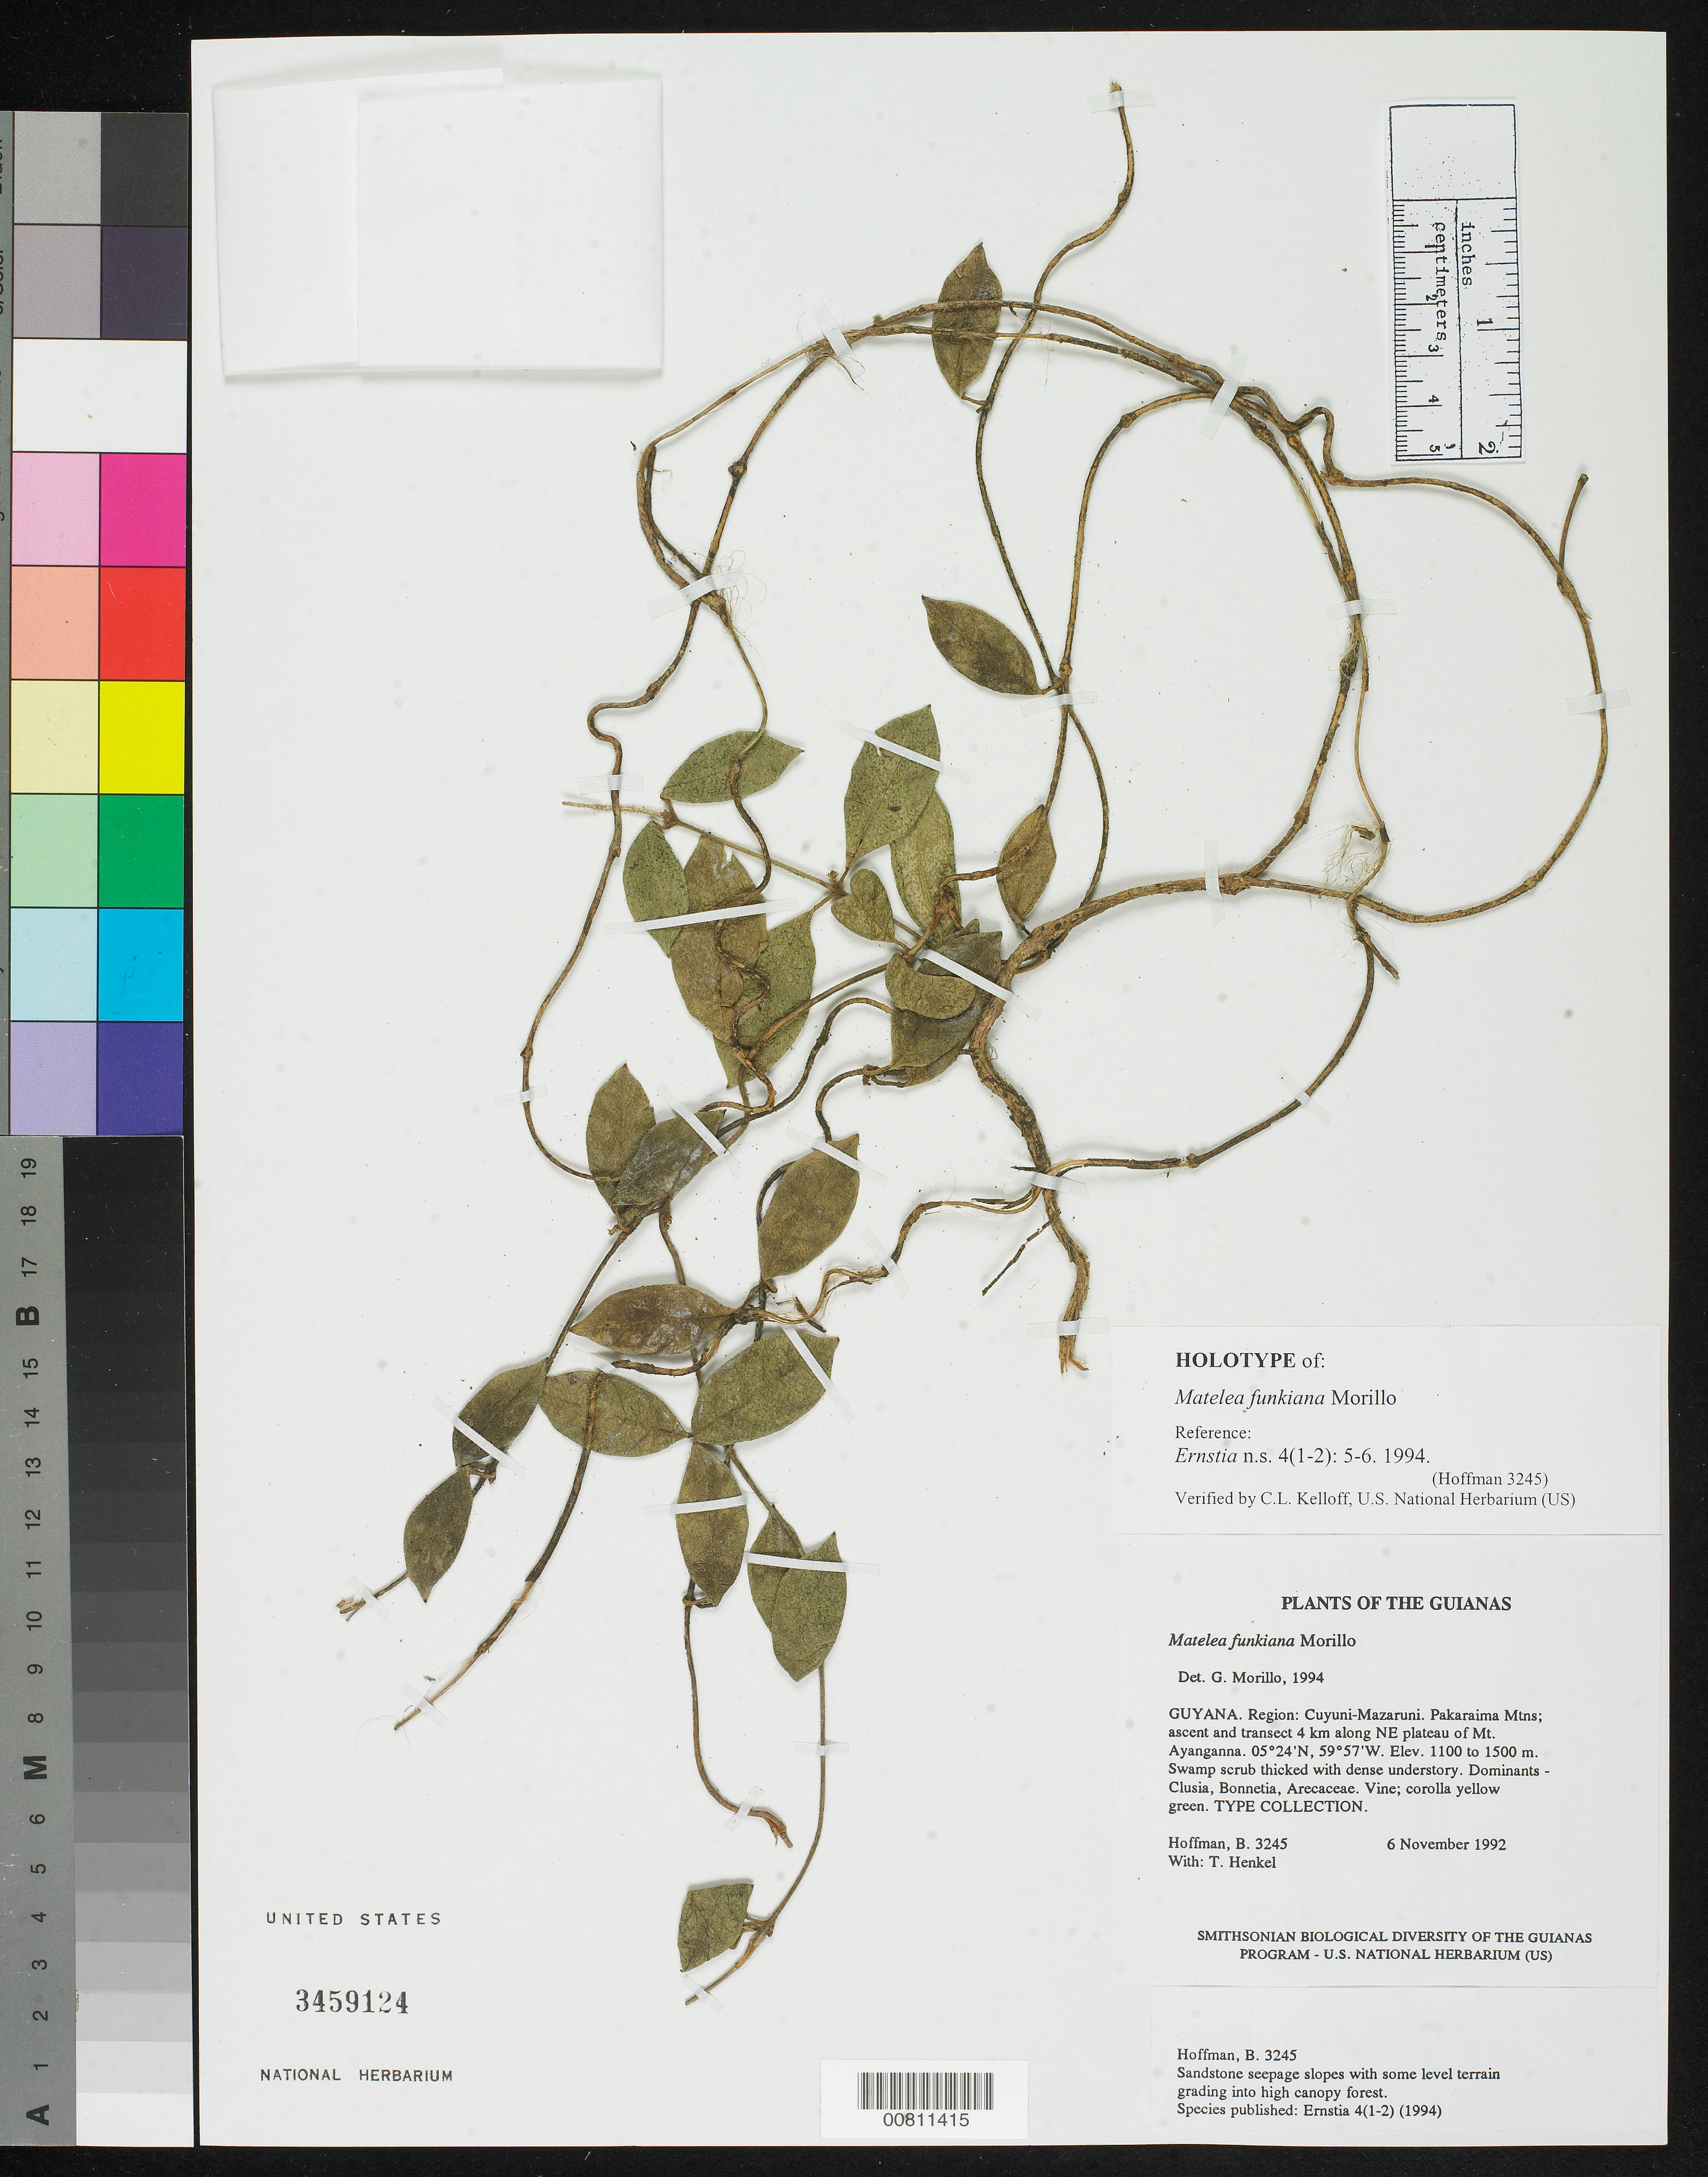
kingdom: Plantae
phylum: Tracheophyta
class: Magnoliopsida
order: Gentianales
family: Apocynaceae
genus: Matelea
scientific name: Matelea funkiana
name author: Morillo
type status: Holotype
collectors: B. Hoffman & T. Henkel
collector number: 3245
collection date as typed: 06 Nov 1992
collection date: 1992-11-06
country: Guyana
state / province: Cuyuni-Mazaruni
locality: Region: Cuyuni-Mazaruna. Pakaraima Mtns.; ascent and transect 4 km along NE plateau of Mt. Ayanganna.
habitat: Swamp scrub with dense understory. Sandstone seepage slopes with some level terrain grading into high canopy forest.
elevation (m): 1100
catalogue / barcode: US 3459124